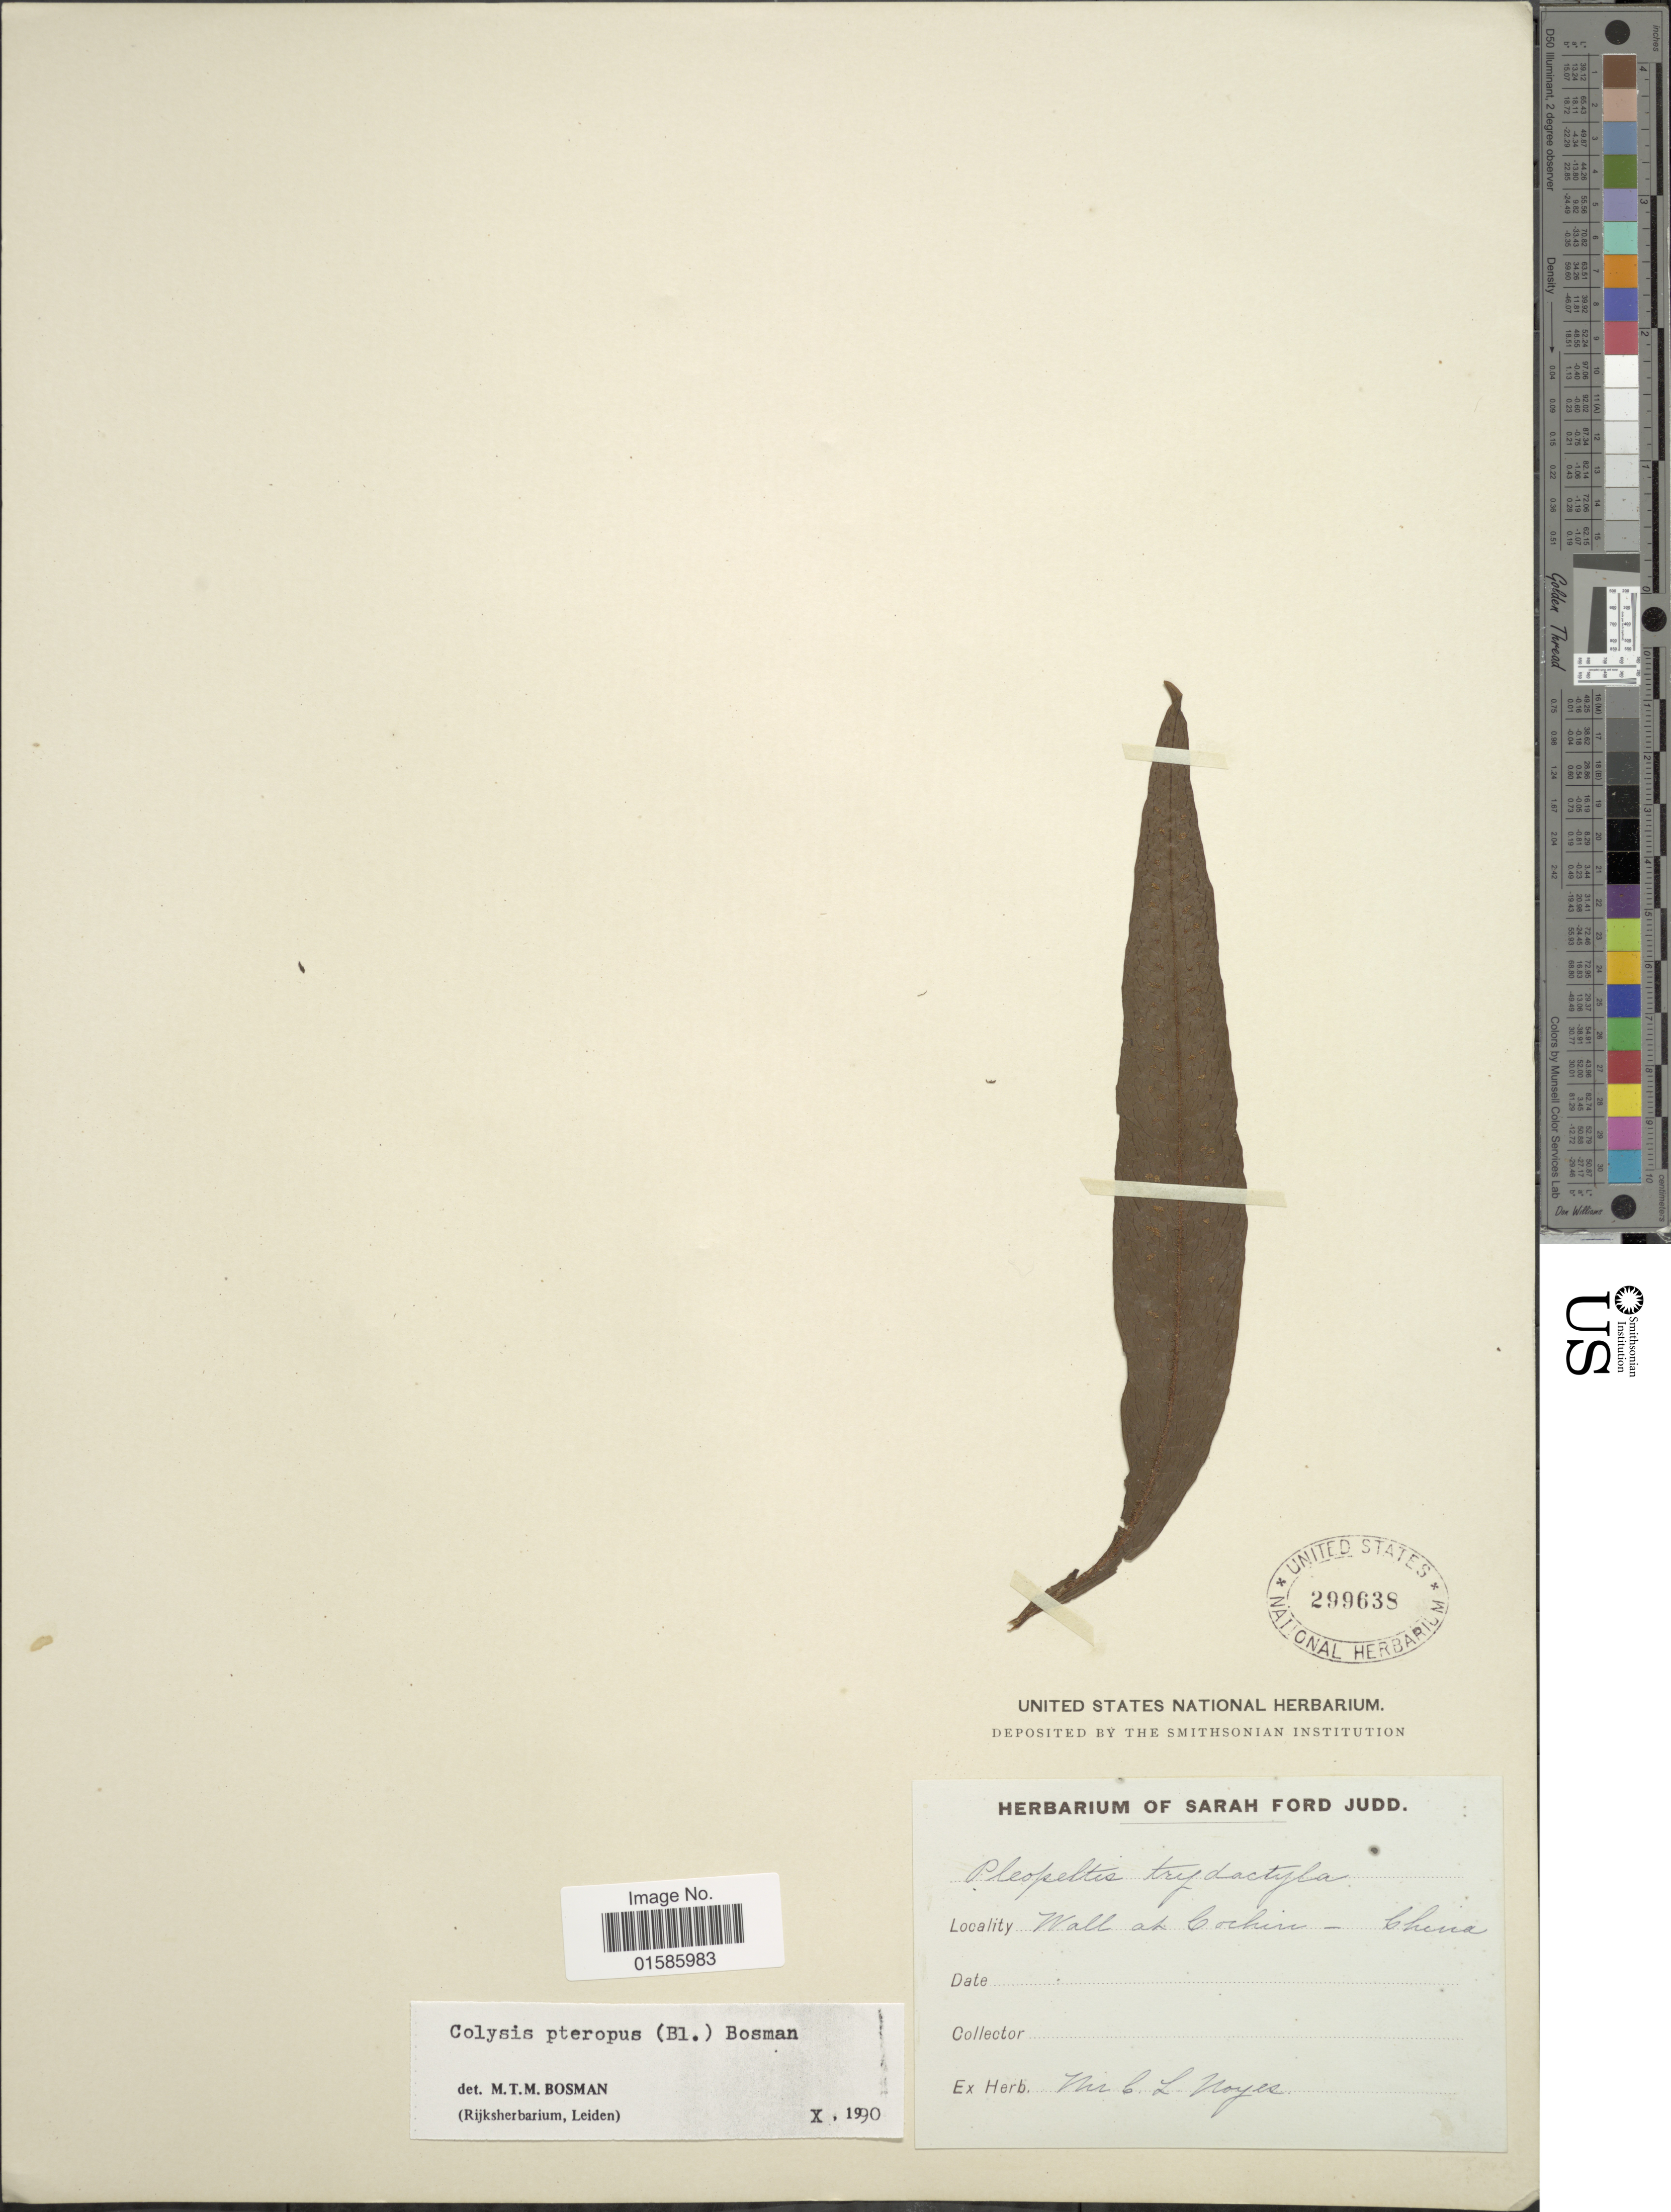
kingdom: Plantae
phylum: Tracheophyta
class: Polypodiopsida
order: Polypodiales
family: Polypodiaceae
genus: Microsorum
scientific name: Microsorum pteropus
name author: (Blume) Copel.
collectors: C. Noyes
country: China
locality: Wall at Cochin-China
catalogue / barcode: US 299638